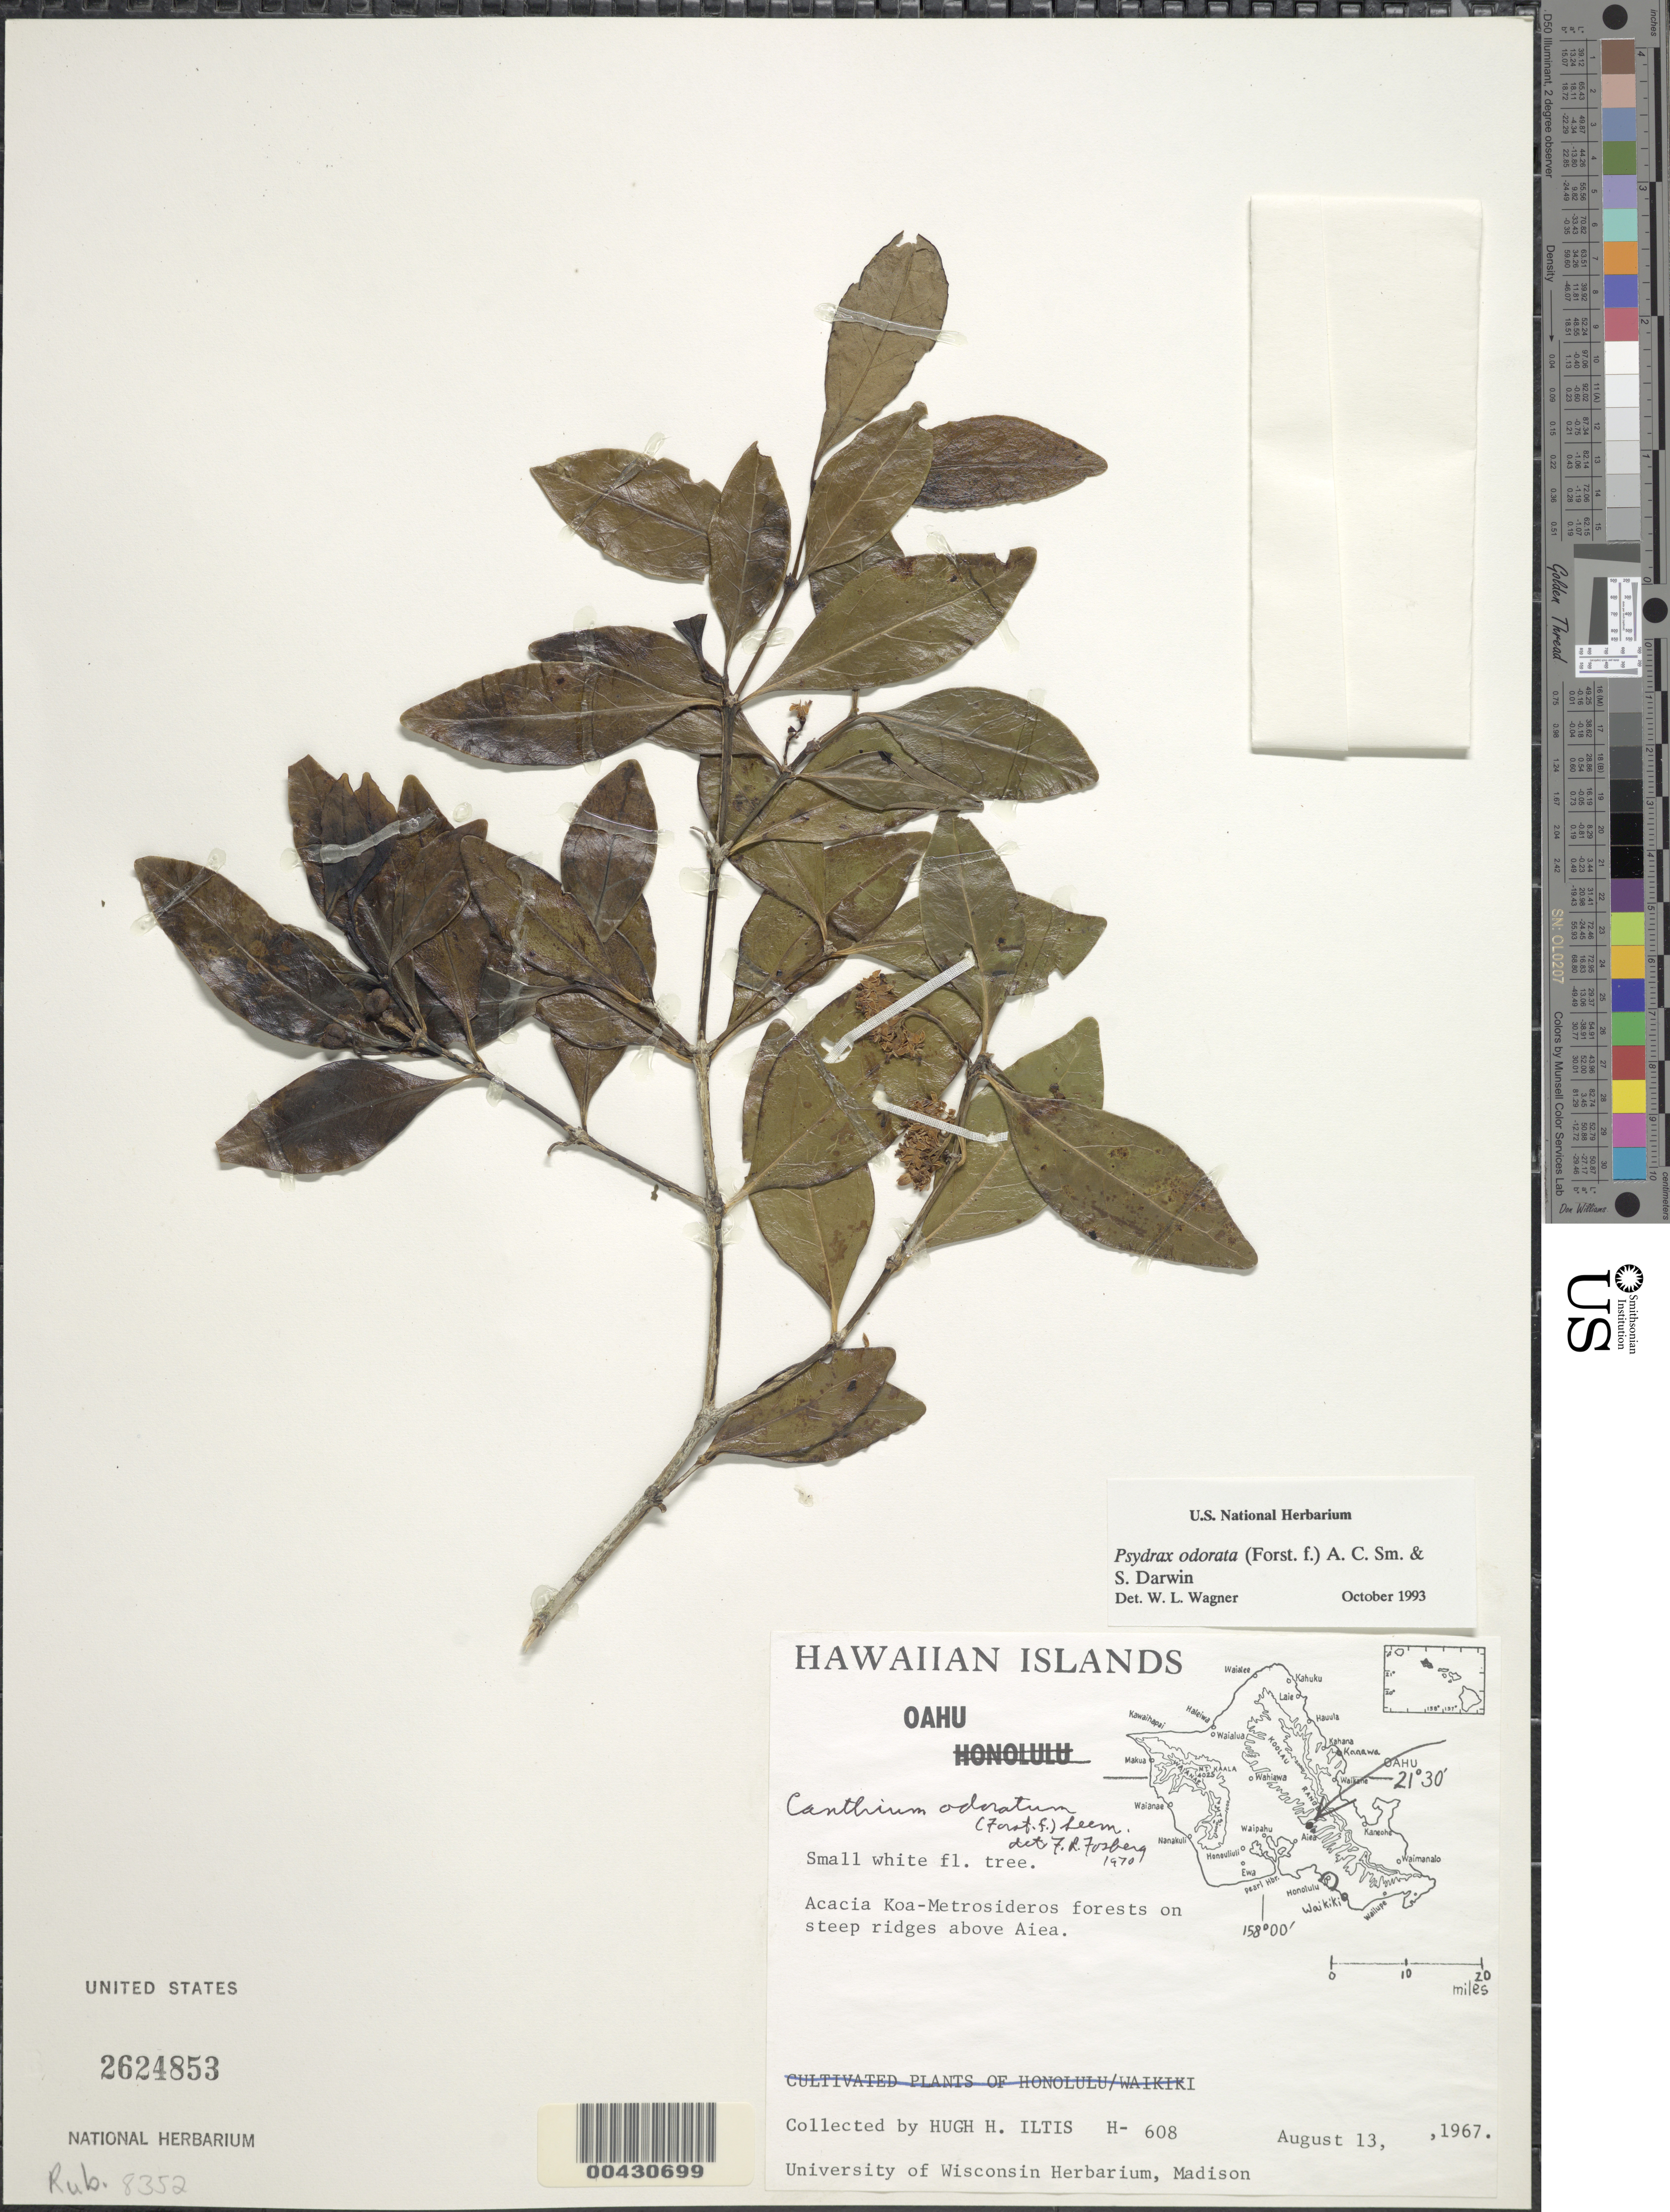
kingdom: Plantae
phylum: Tracheophyta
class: Magnoliopsida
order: Gentianales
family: Rubiaceae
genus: Psydrax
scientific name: Psydrax odorata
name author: (G. Forst.) A.C. Sm. & S.P. Darwin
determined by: Wagner, W. L., (BOT), Smithsonian Institution - National Museum of Natural History (UNITED STATES)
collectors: H. H. Iltis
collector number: H-608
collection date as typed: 13 Aug 1967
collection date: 1967-08-13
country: United States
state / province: Hawaii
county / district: Honolulu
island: Oahu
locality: NNW of Aiea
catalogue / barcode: US 2624853